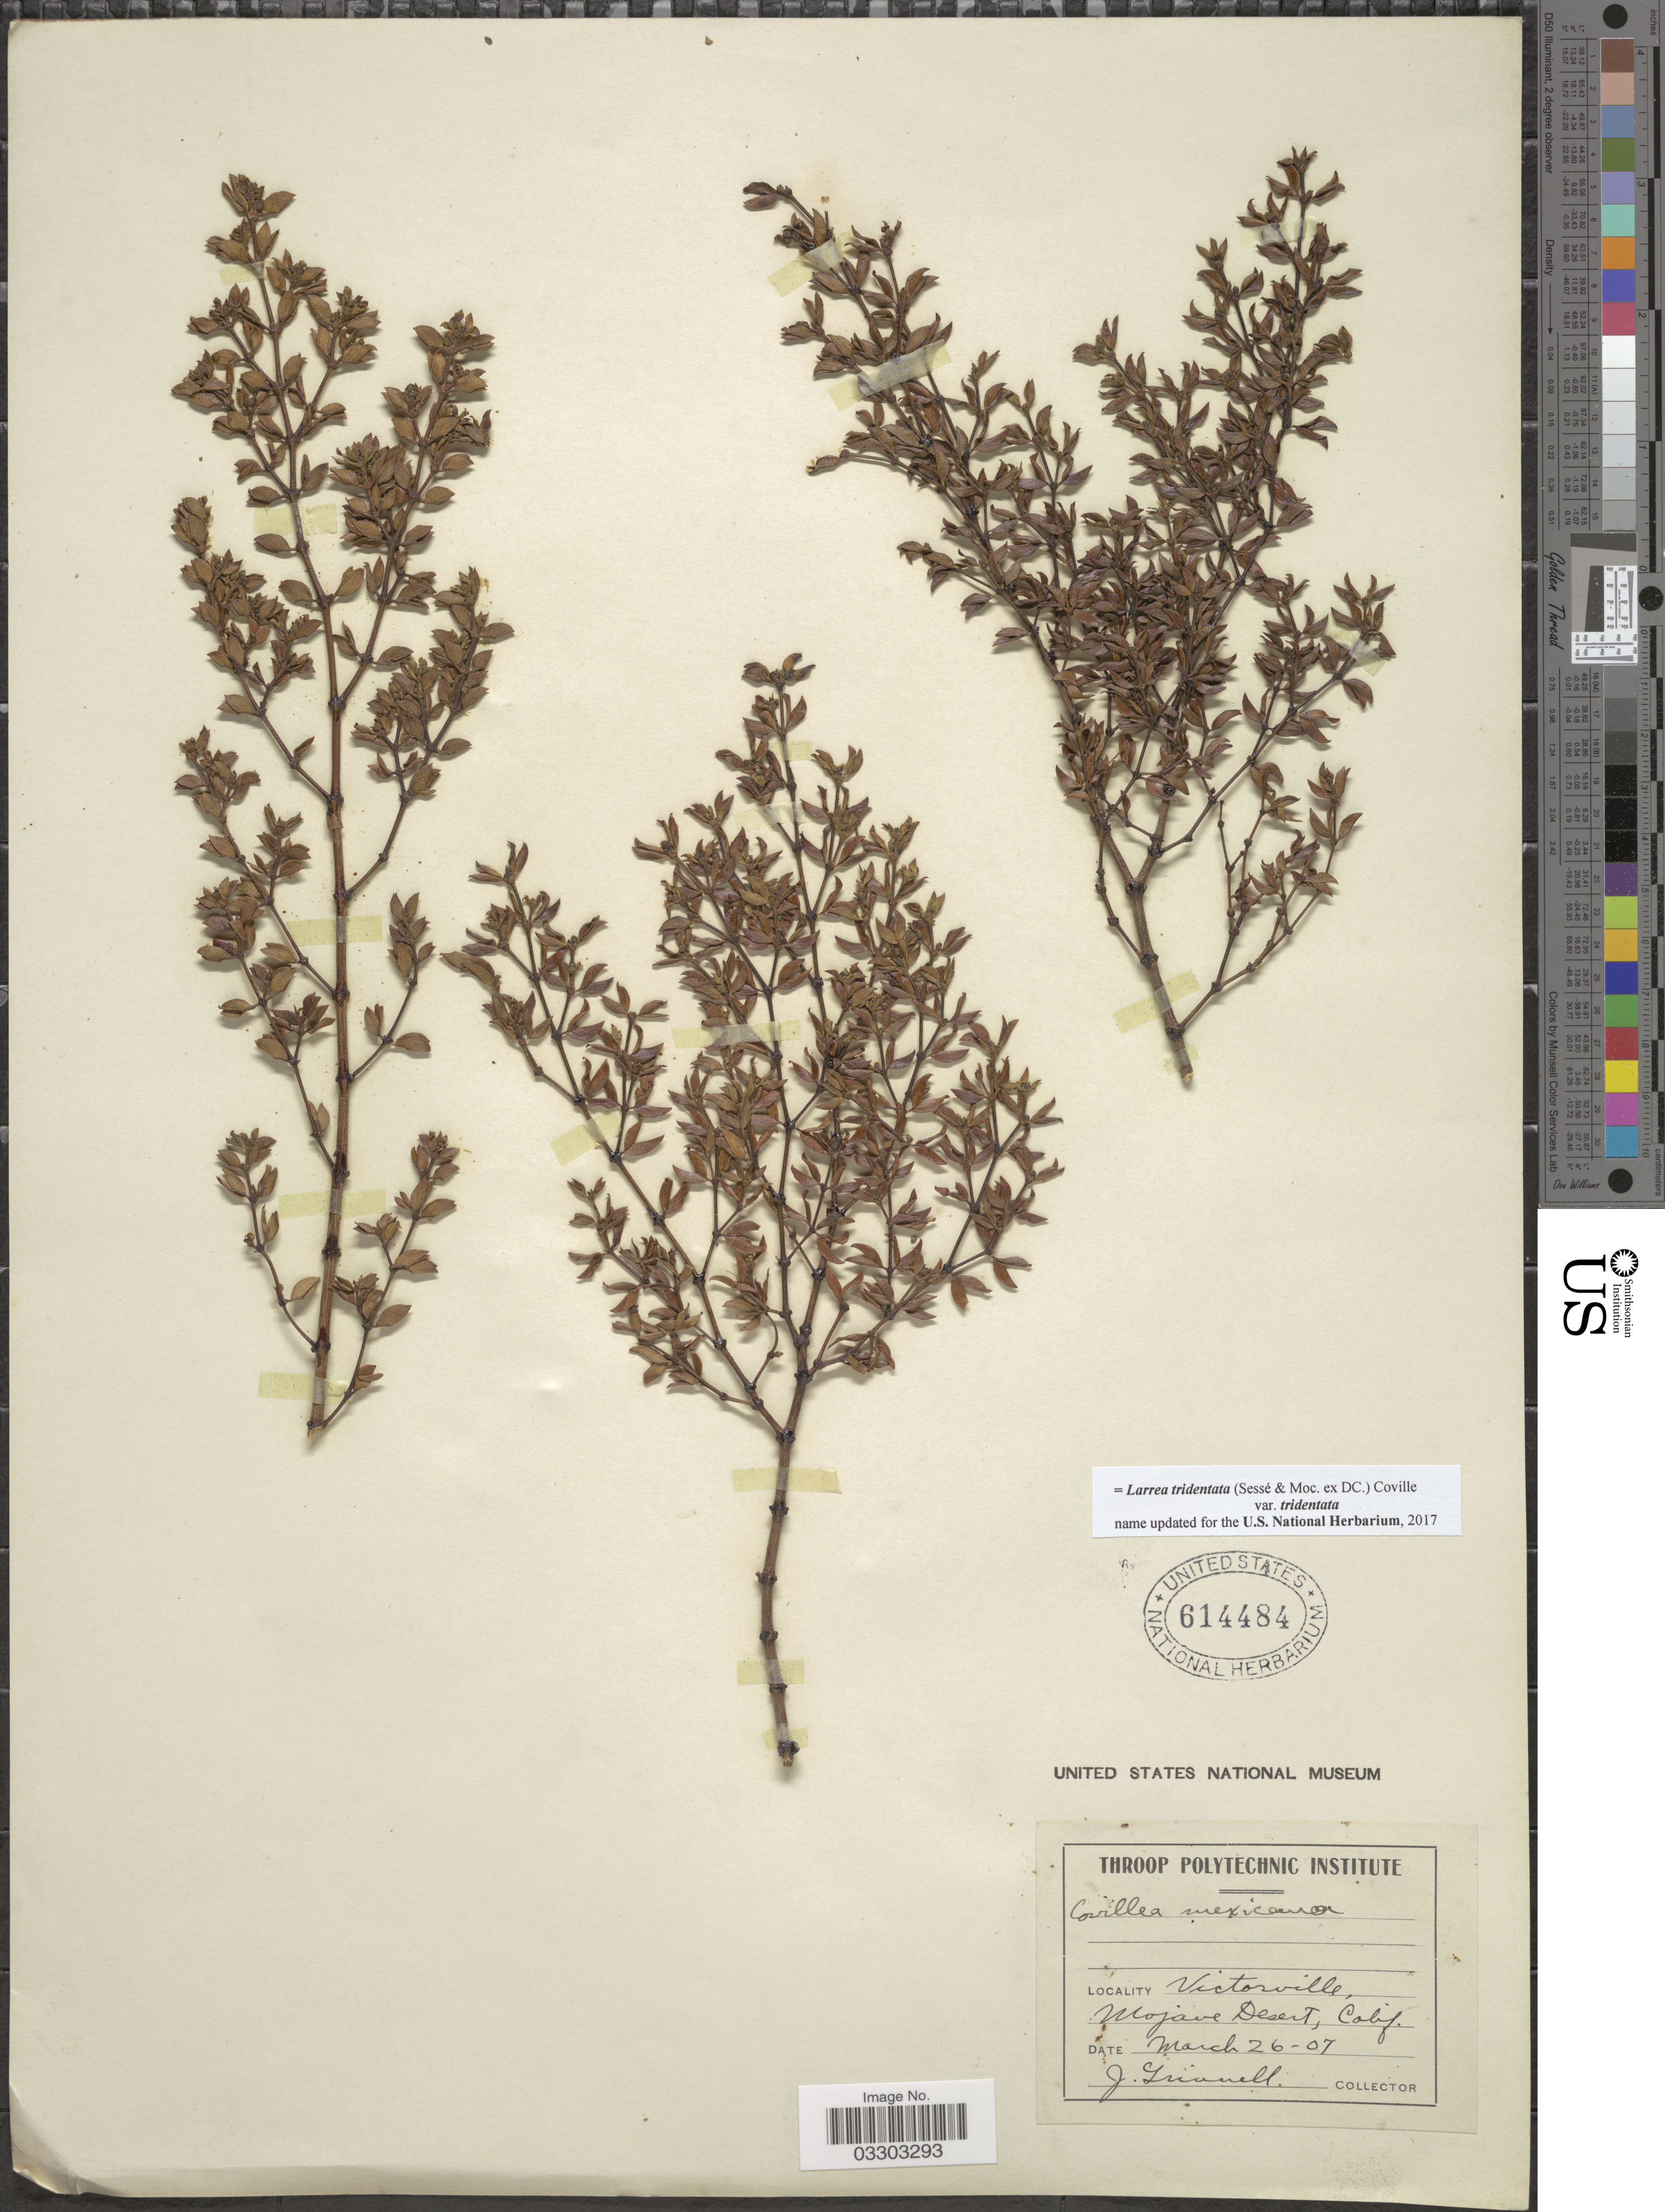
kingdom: Plantae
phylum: Tracheophyta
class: Magnoliopsida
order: Zygophyllales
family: Zygophyllaceae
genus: Larrea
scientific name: Larrea tridentata var. tridentata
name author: (Sessé & Moc. ex DC.) Coville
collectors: J. Grinnell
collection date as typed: Transcribed d/m/y: 26/3/7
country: United States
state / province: California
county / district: San Barnadino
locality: Victorville, Mojave Desert.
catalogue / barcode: US 614484